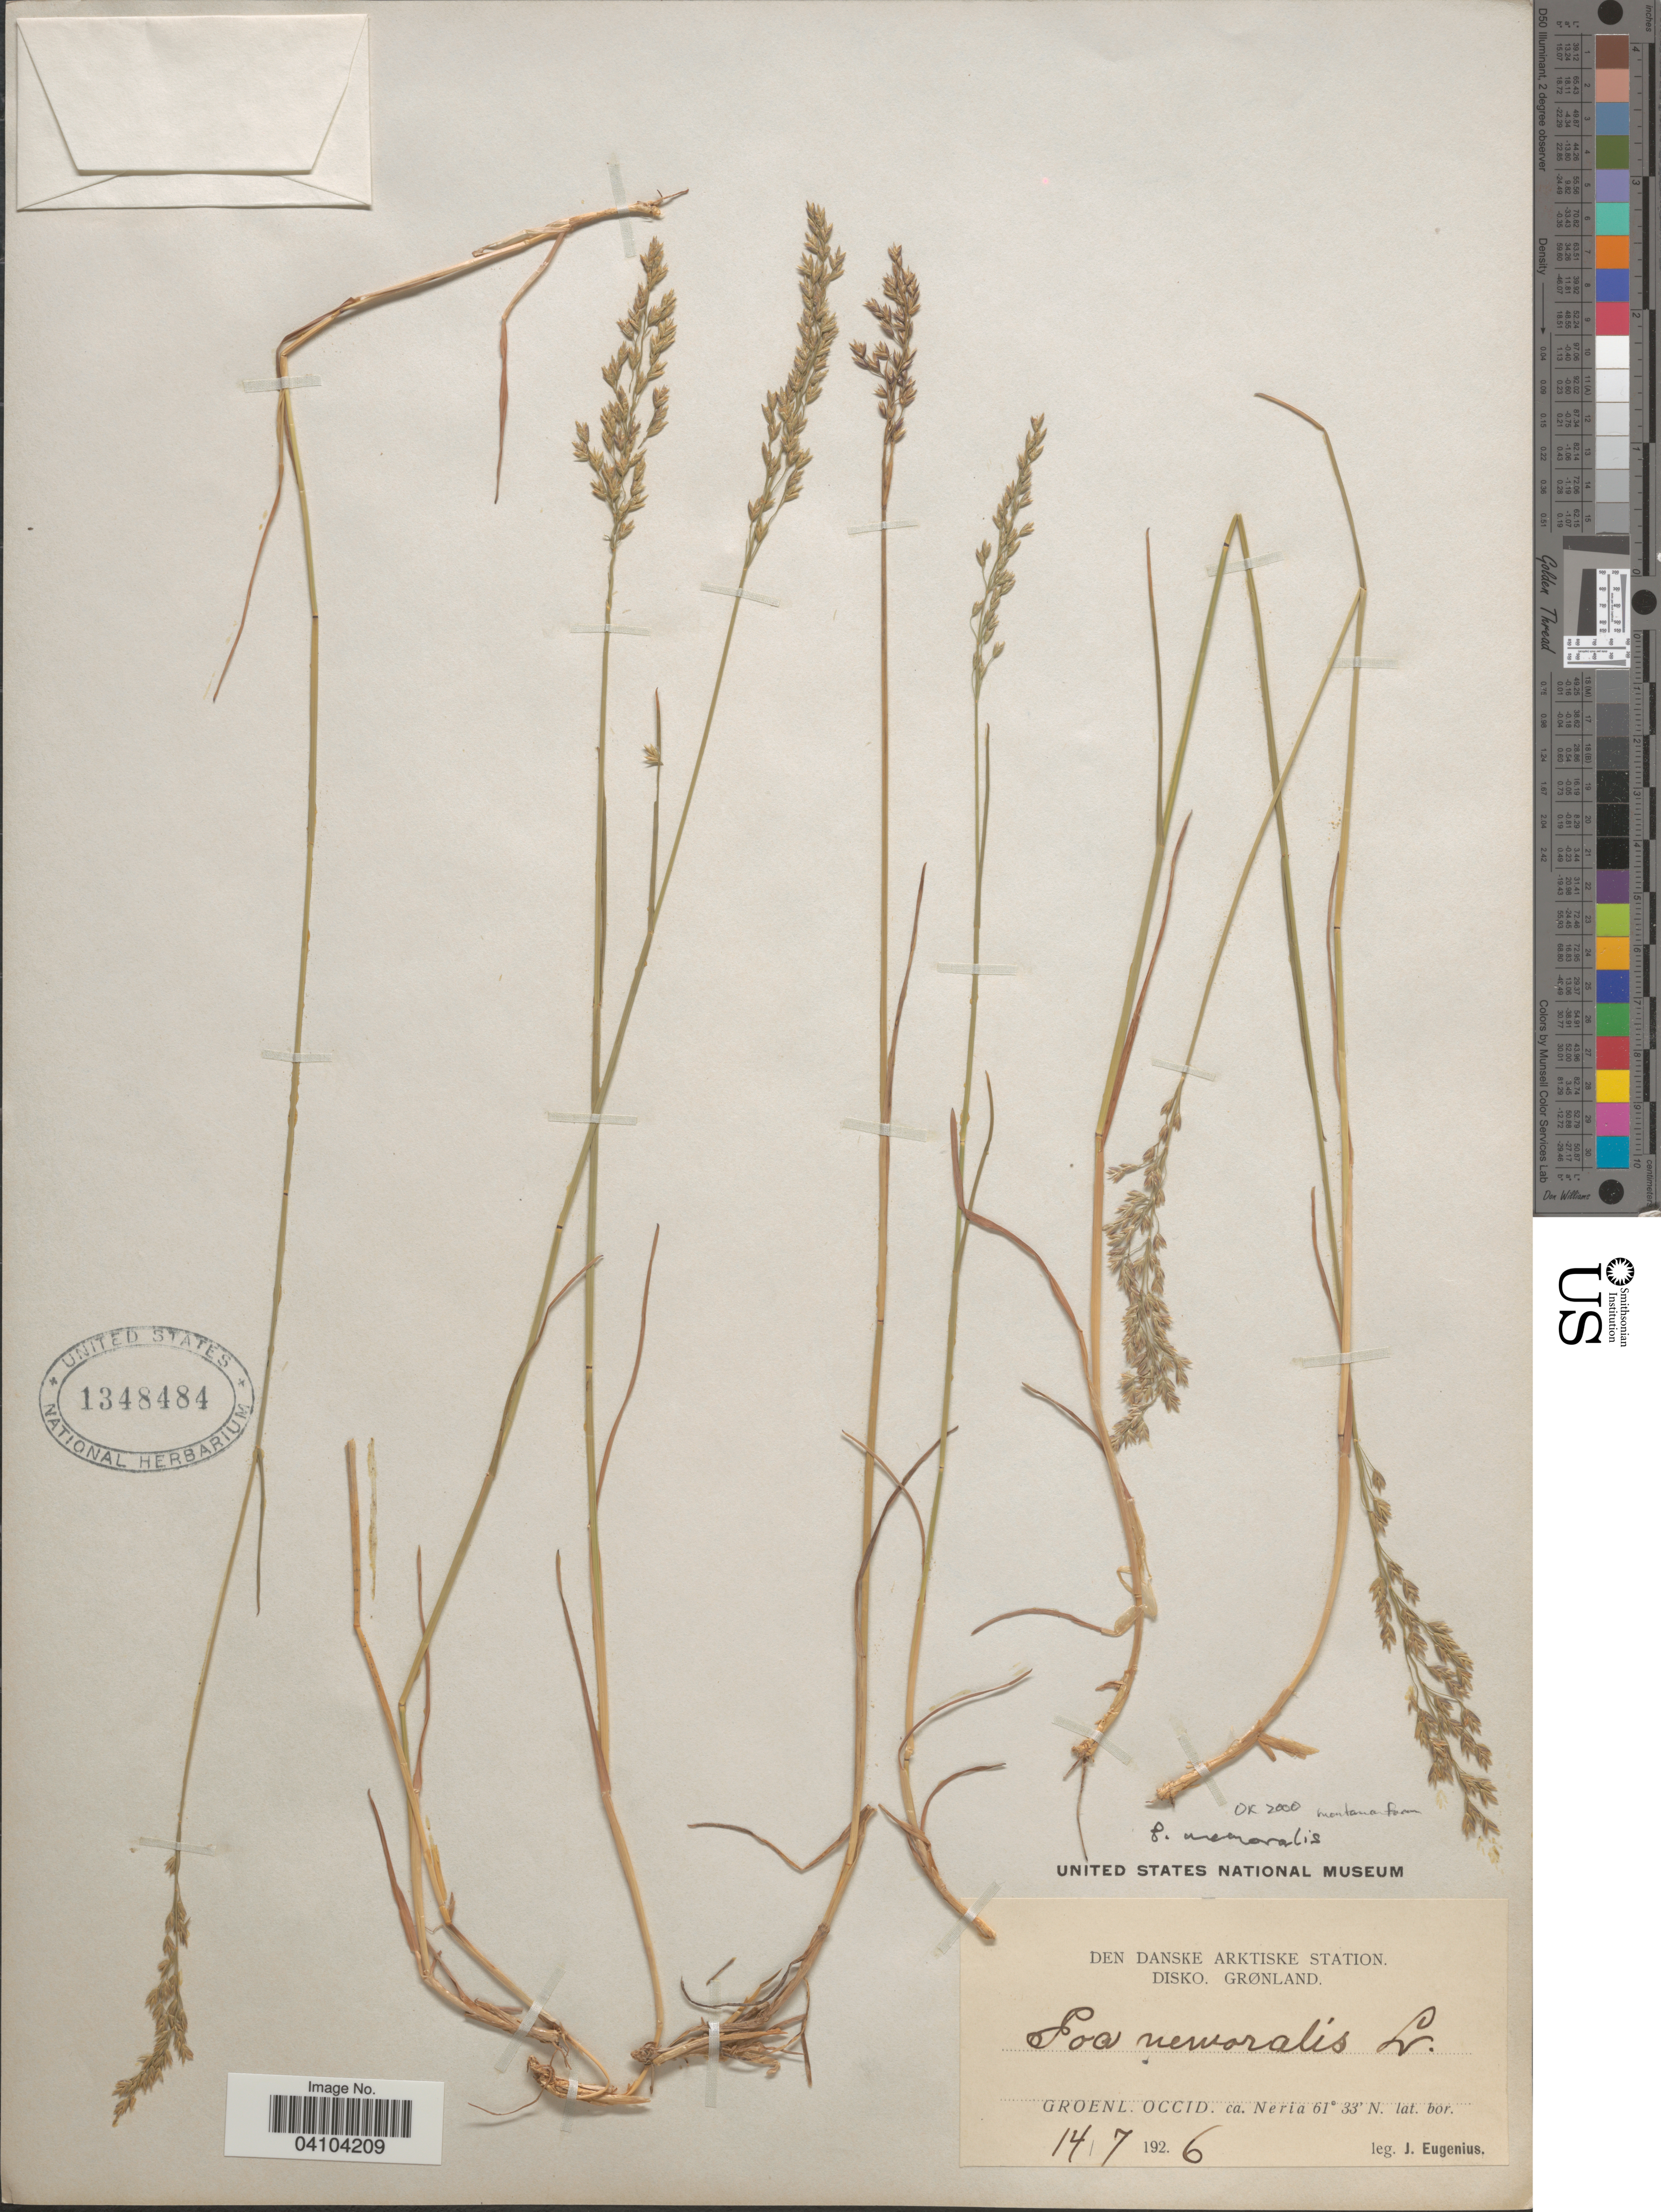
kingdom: Plantae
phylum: Tracheophyta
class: Liliopsida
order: Poales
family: Poaceae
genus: Poa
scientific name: Poa nemoralis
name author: L.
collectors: J. Eugenius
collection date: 1926-07-14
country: Greenland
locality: Groenl. Occid. ca. Neria.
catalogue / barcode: US 1348484